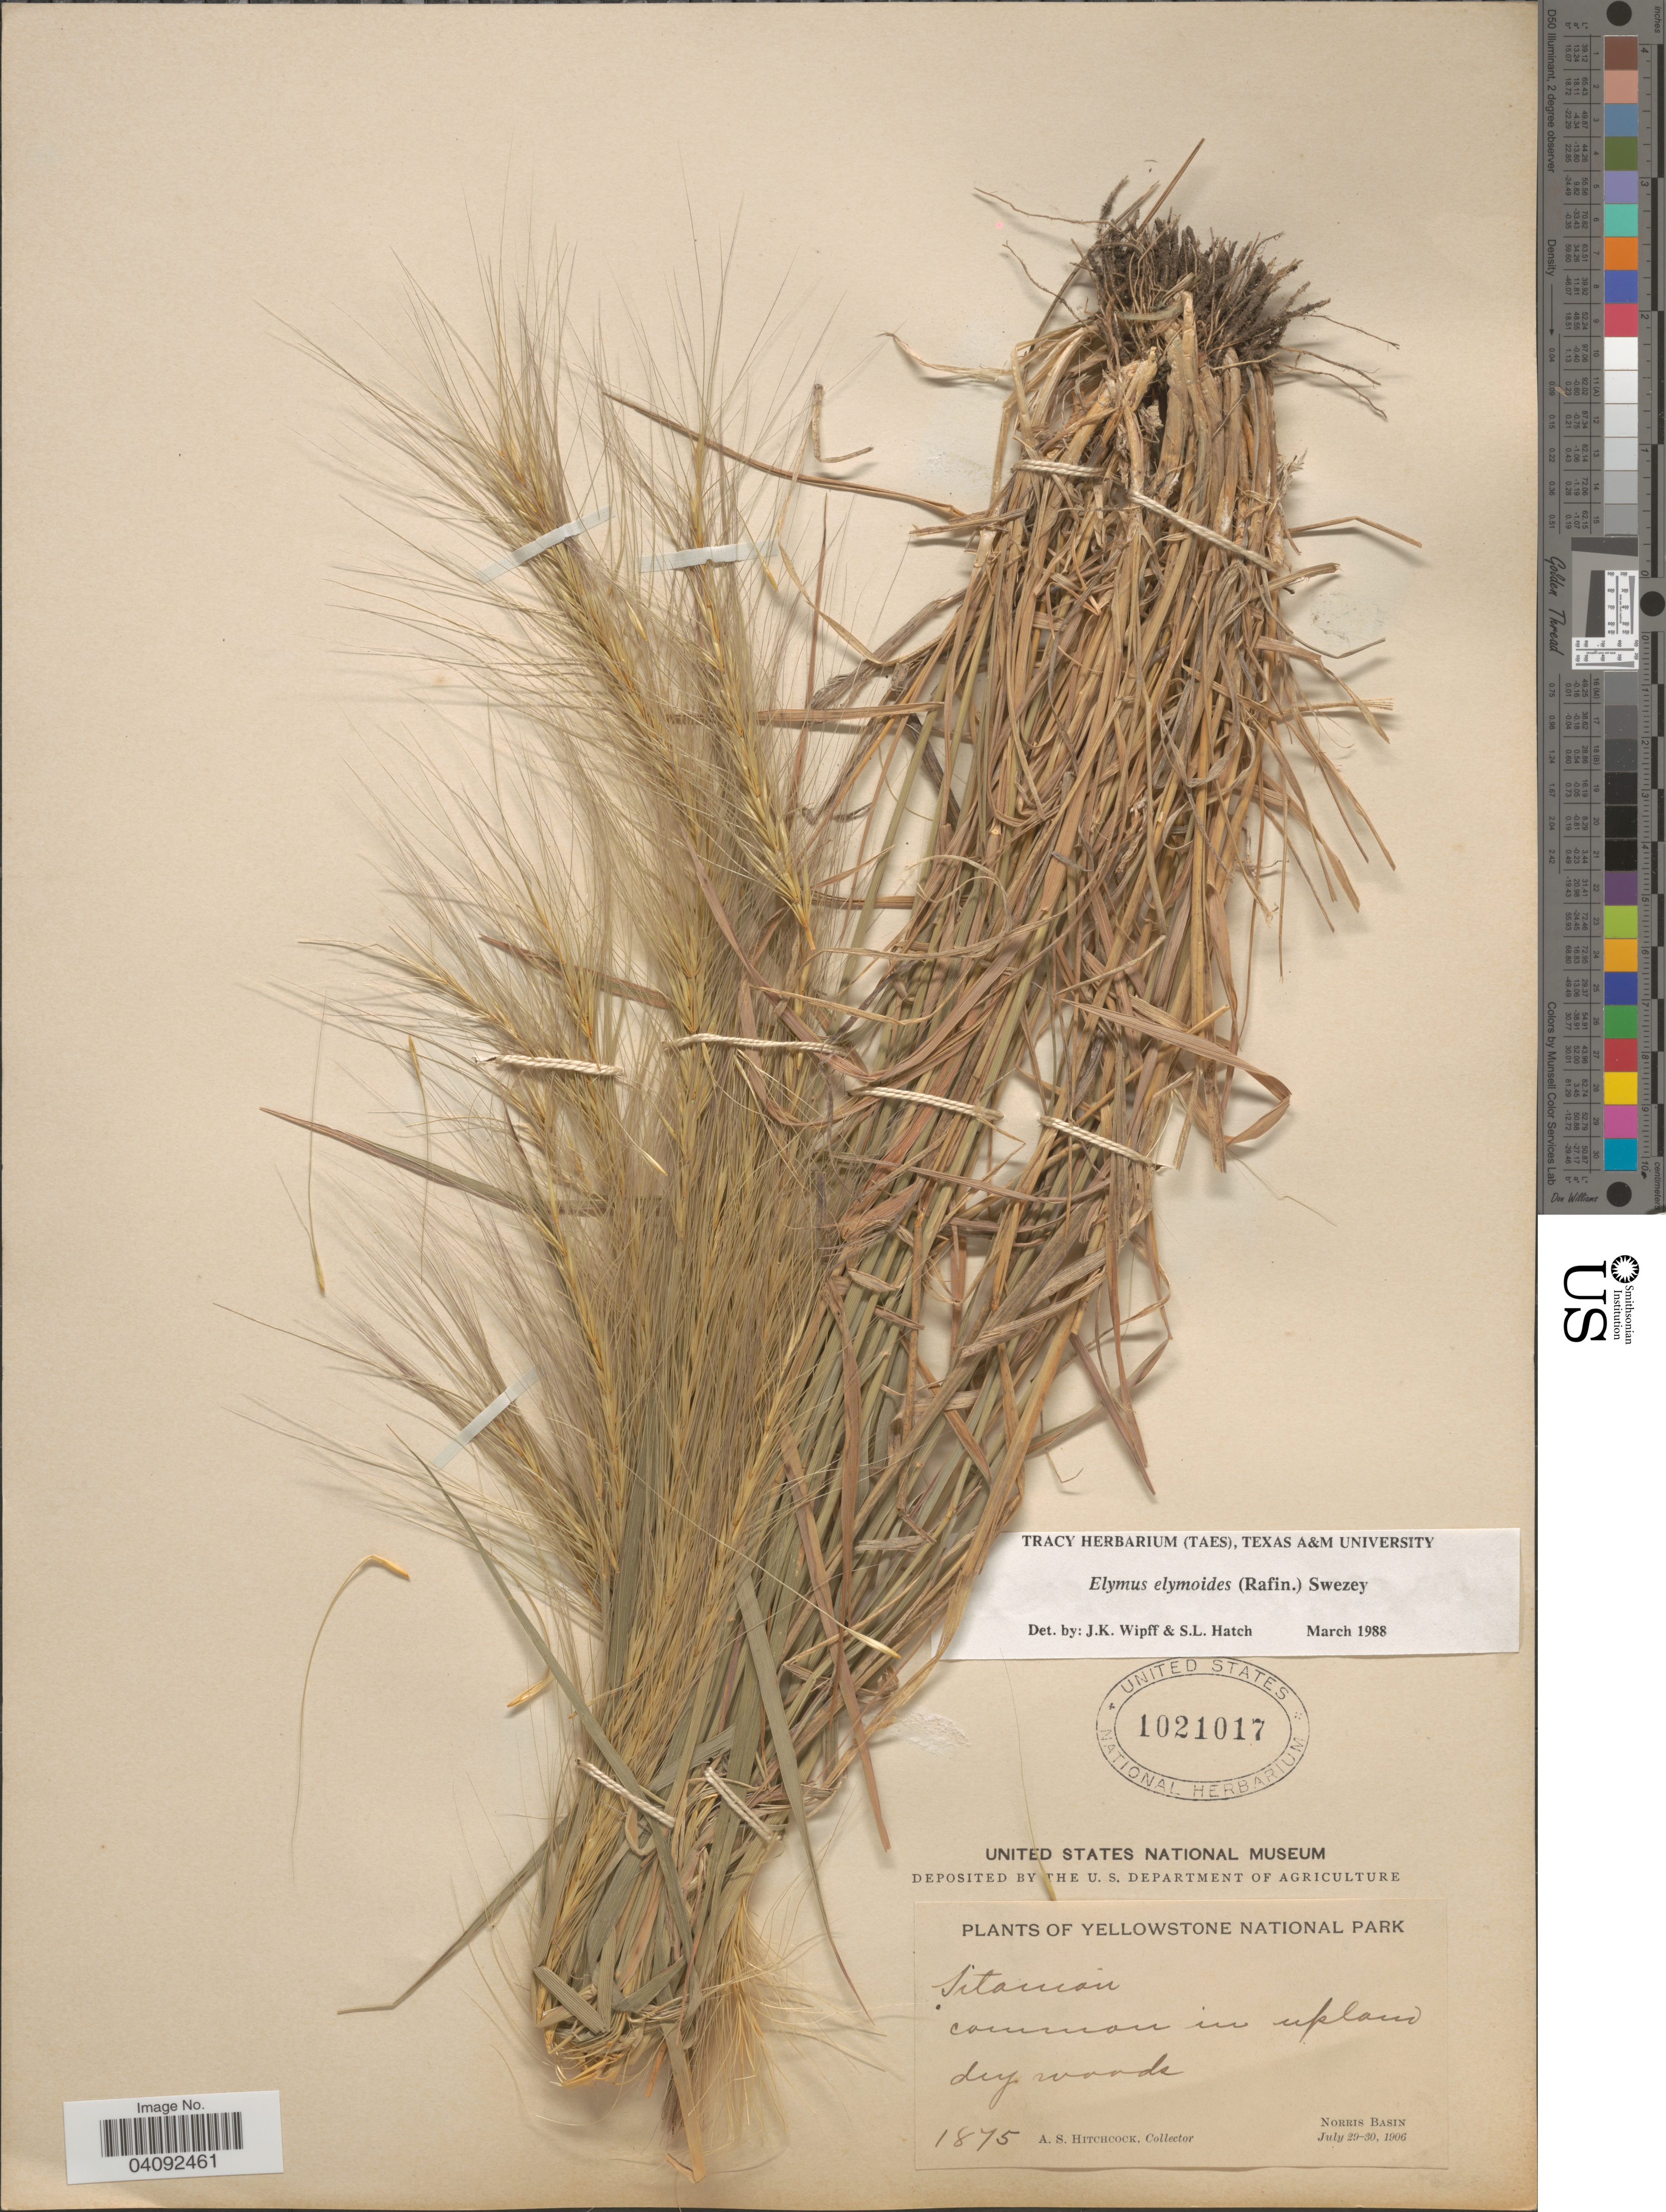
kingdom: Plantae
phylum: Tracheophyta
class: Liliopsida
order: Poales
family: Poaceae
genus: Elymus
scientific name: Elymus elymoides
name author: (Raf.) Swezey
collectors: A. S. Hitchcock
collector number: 1875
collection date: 1906-07-29/1906-07-30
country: United States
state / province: Wyoming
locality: Yellowstone National Park. Norris Basin.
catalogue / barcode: US 1021017